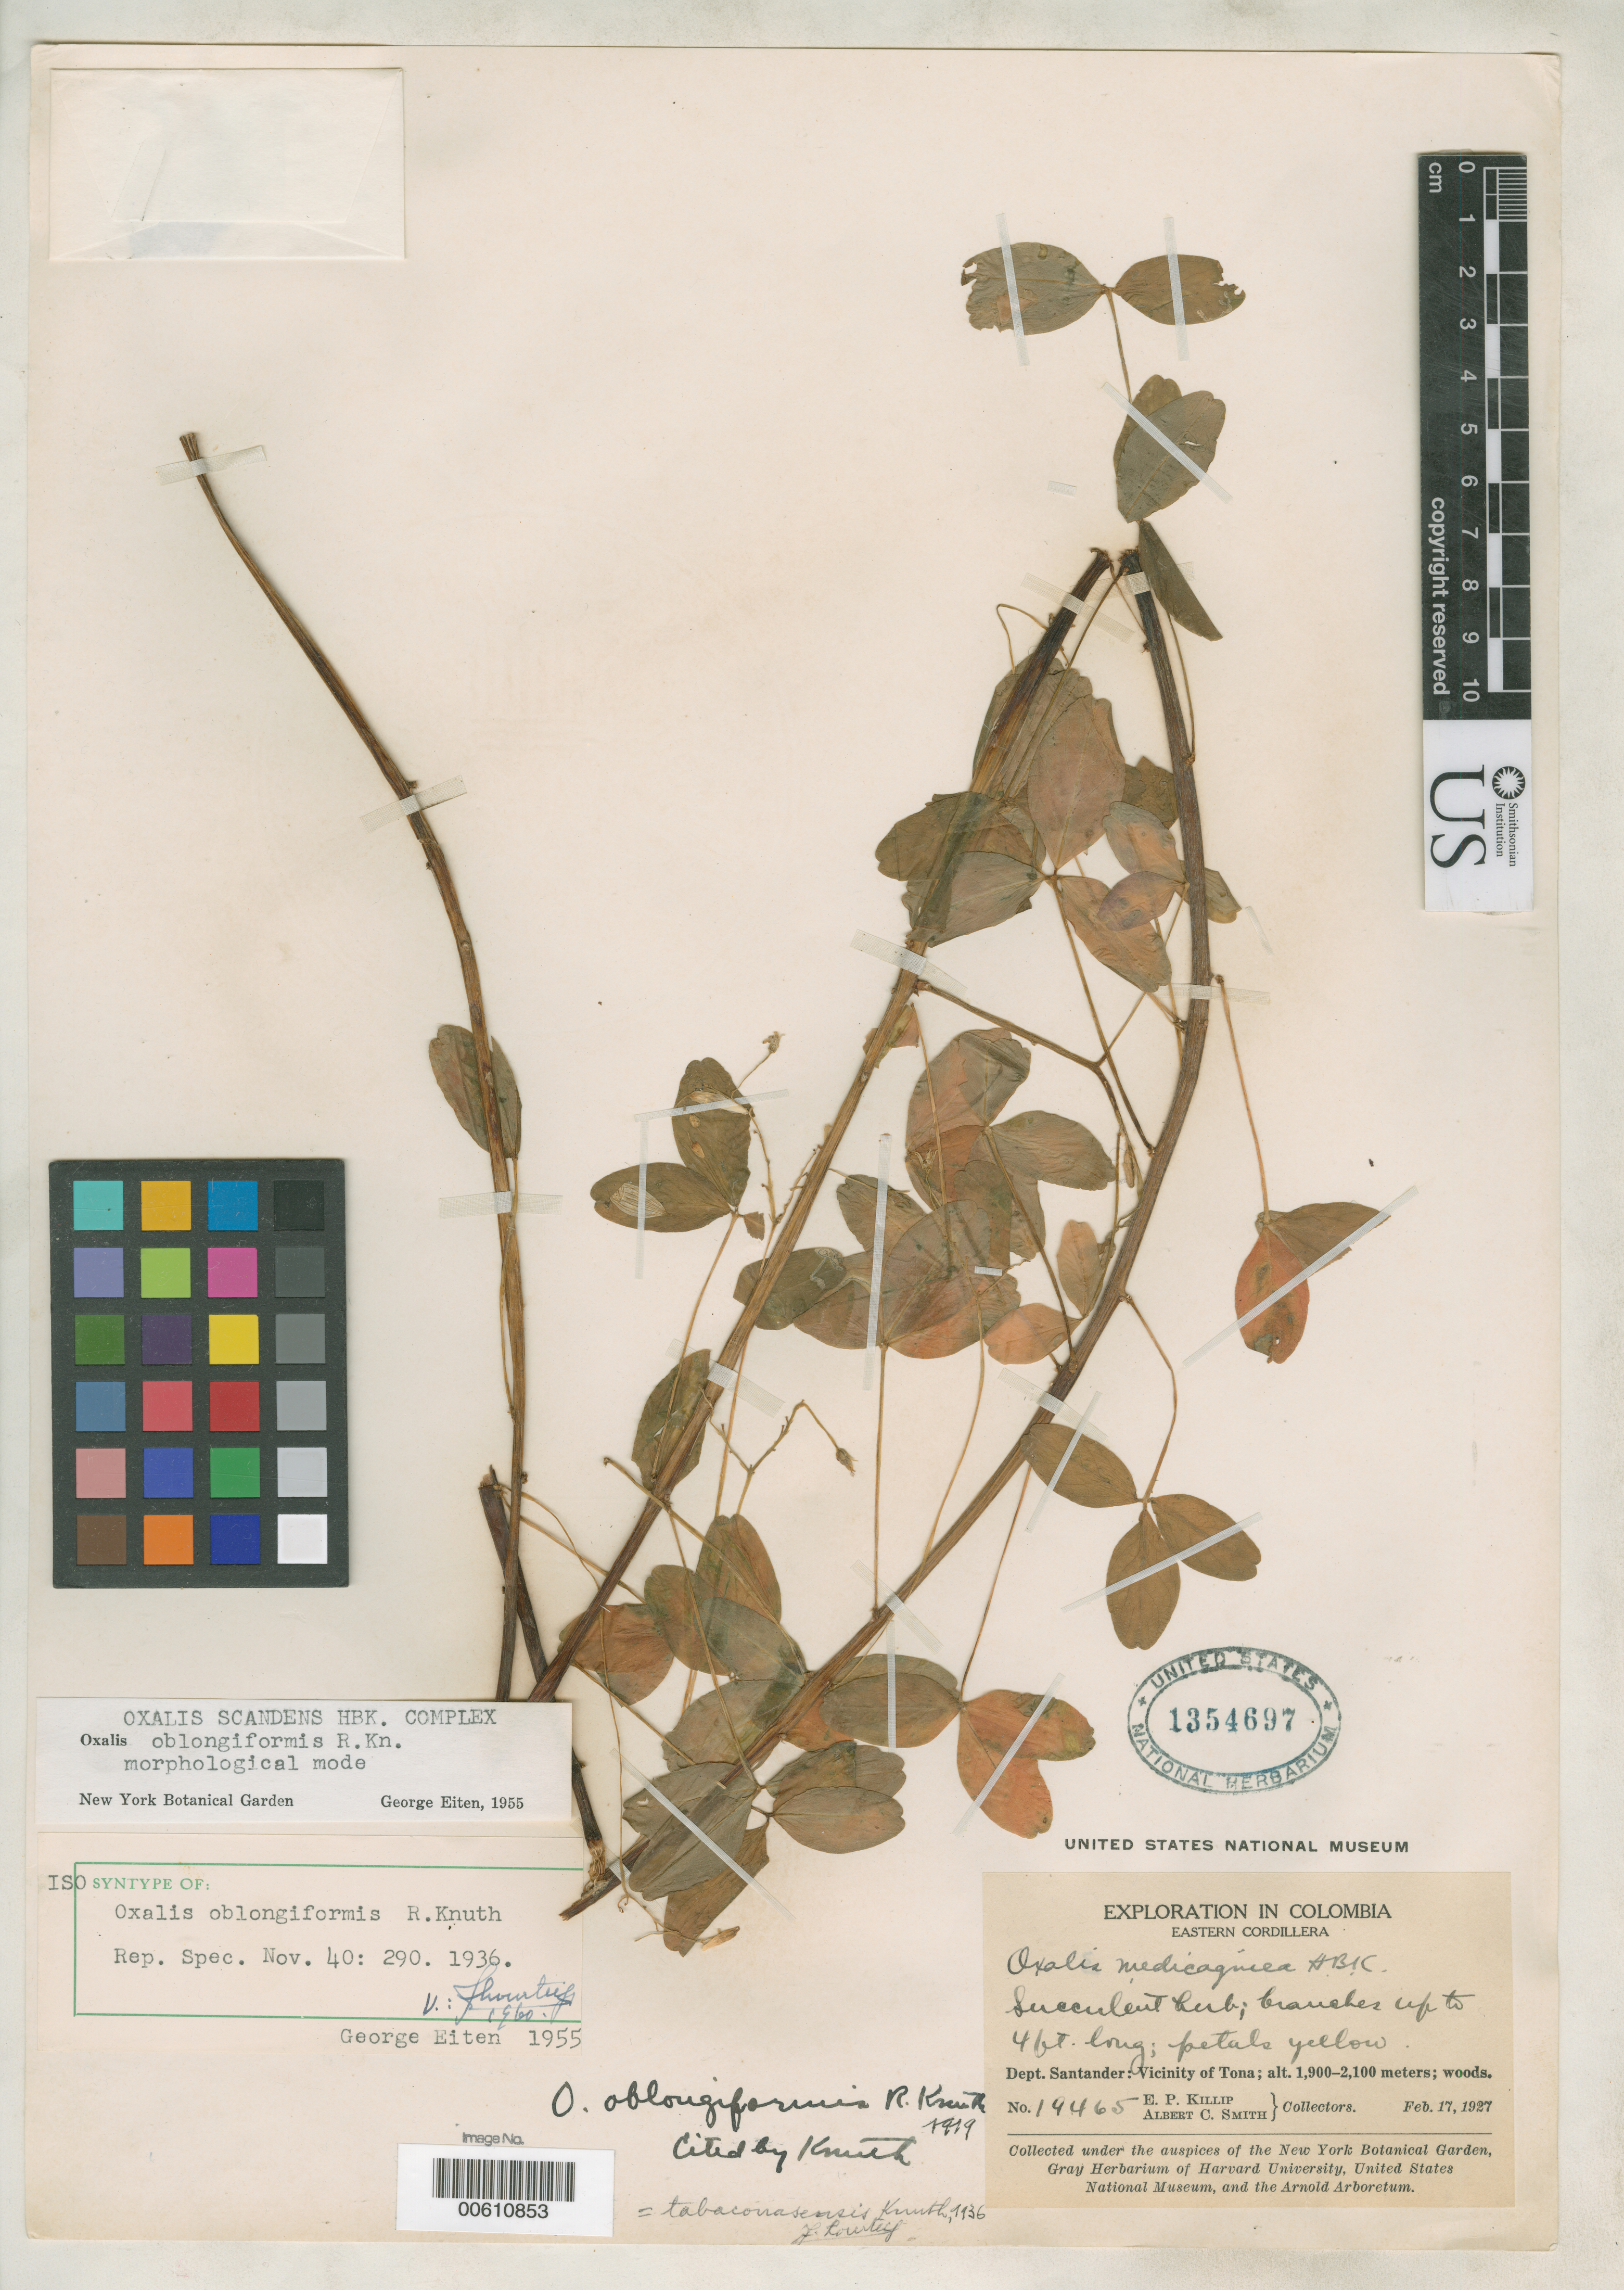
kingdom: Plantae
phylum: Tracheophyta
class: Magnoliopsida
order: Oxalidales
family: Oxalidaceae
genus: Oxalis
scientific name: Oxalis oblongiformis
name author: R. Knuth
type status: Isosyntype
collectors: E. P. Killip & A. C. Smith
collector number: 19465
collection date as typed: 17 Feb 1927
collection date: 1927-02-17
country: Colombia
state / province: Santander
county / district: Tona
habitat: Woods.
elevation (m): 1900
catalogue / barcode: US 1354697